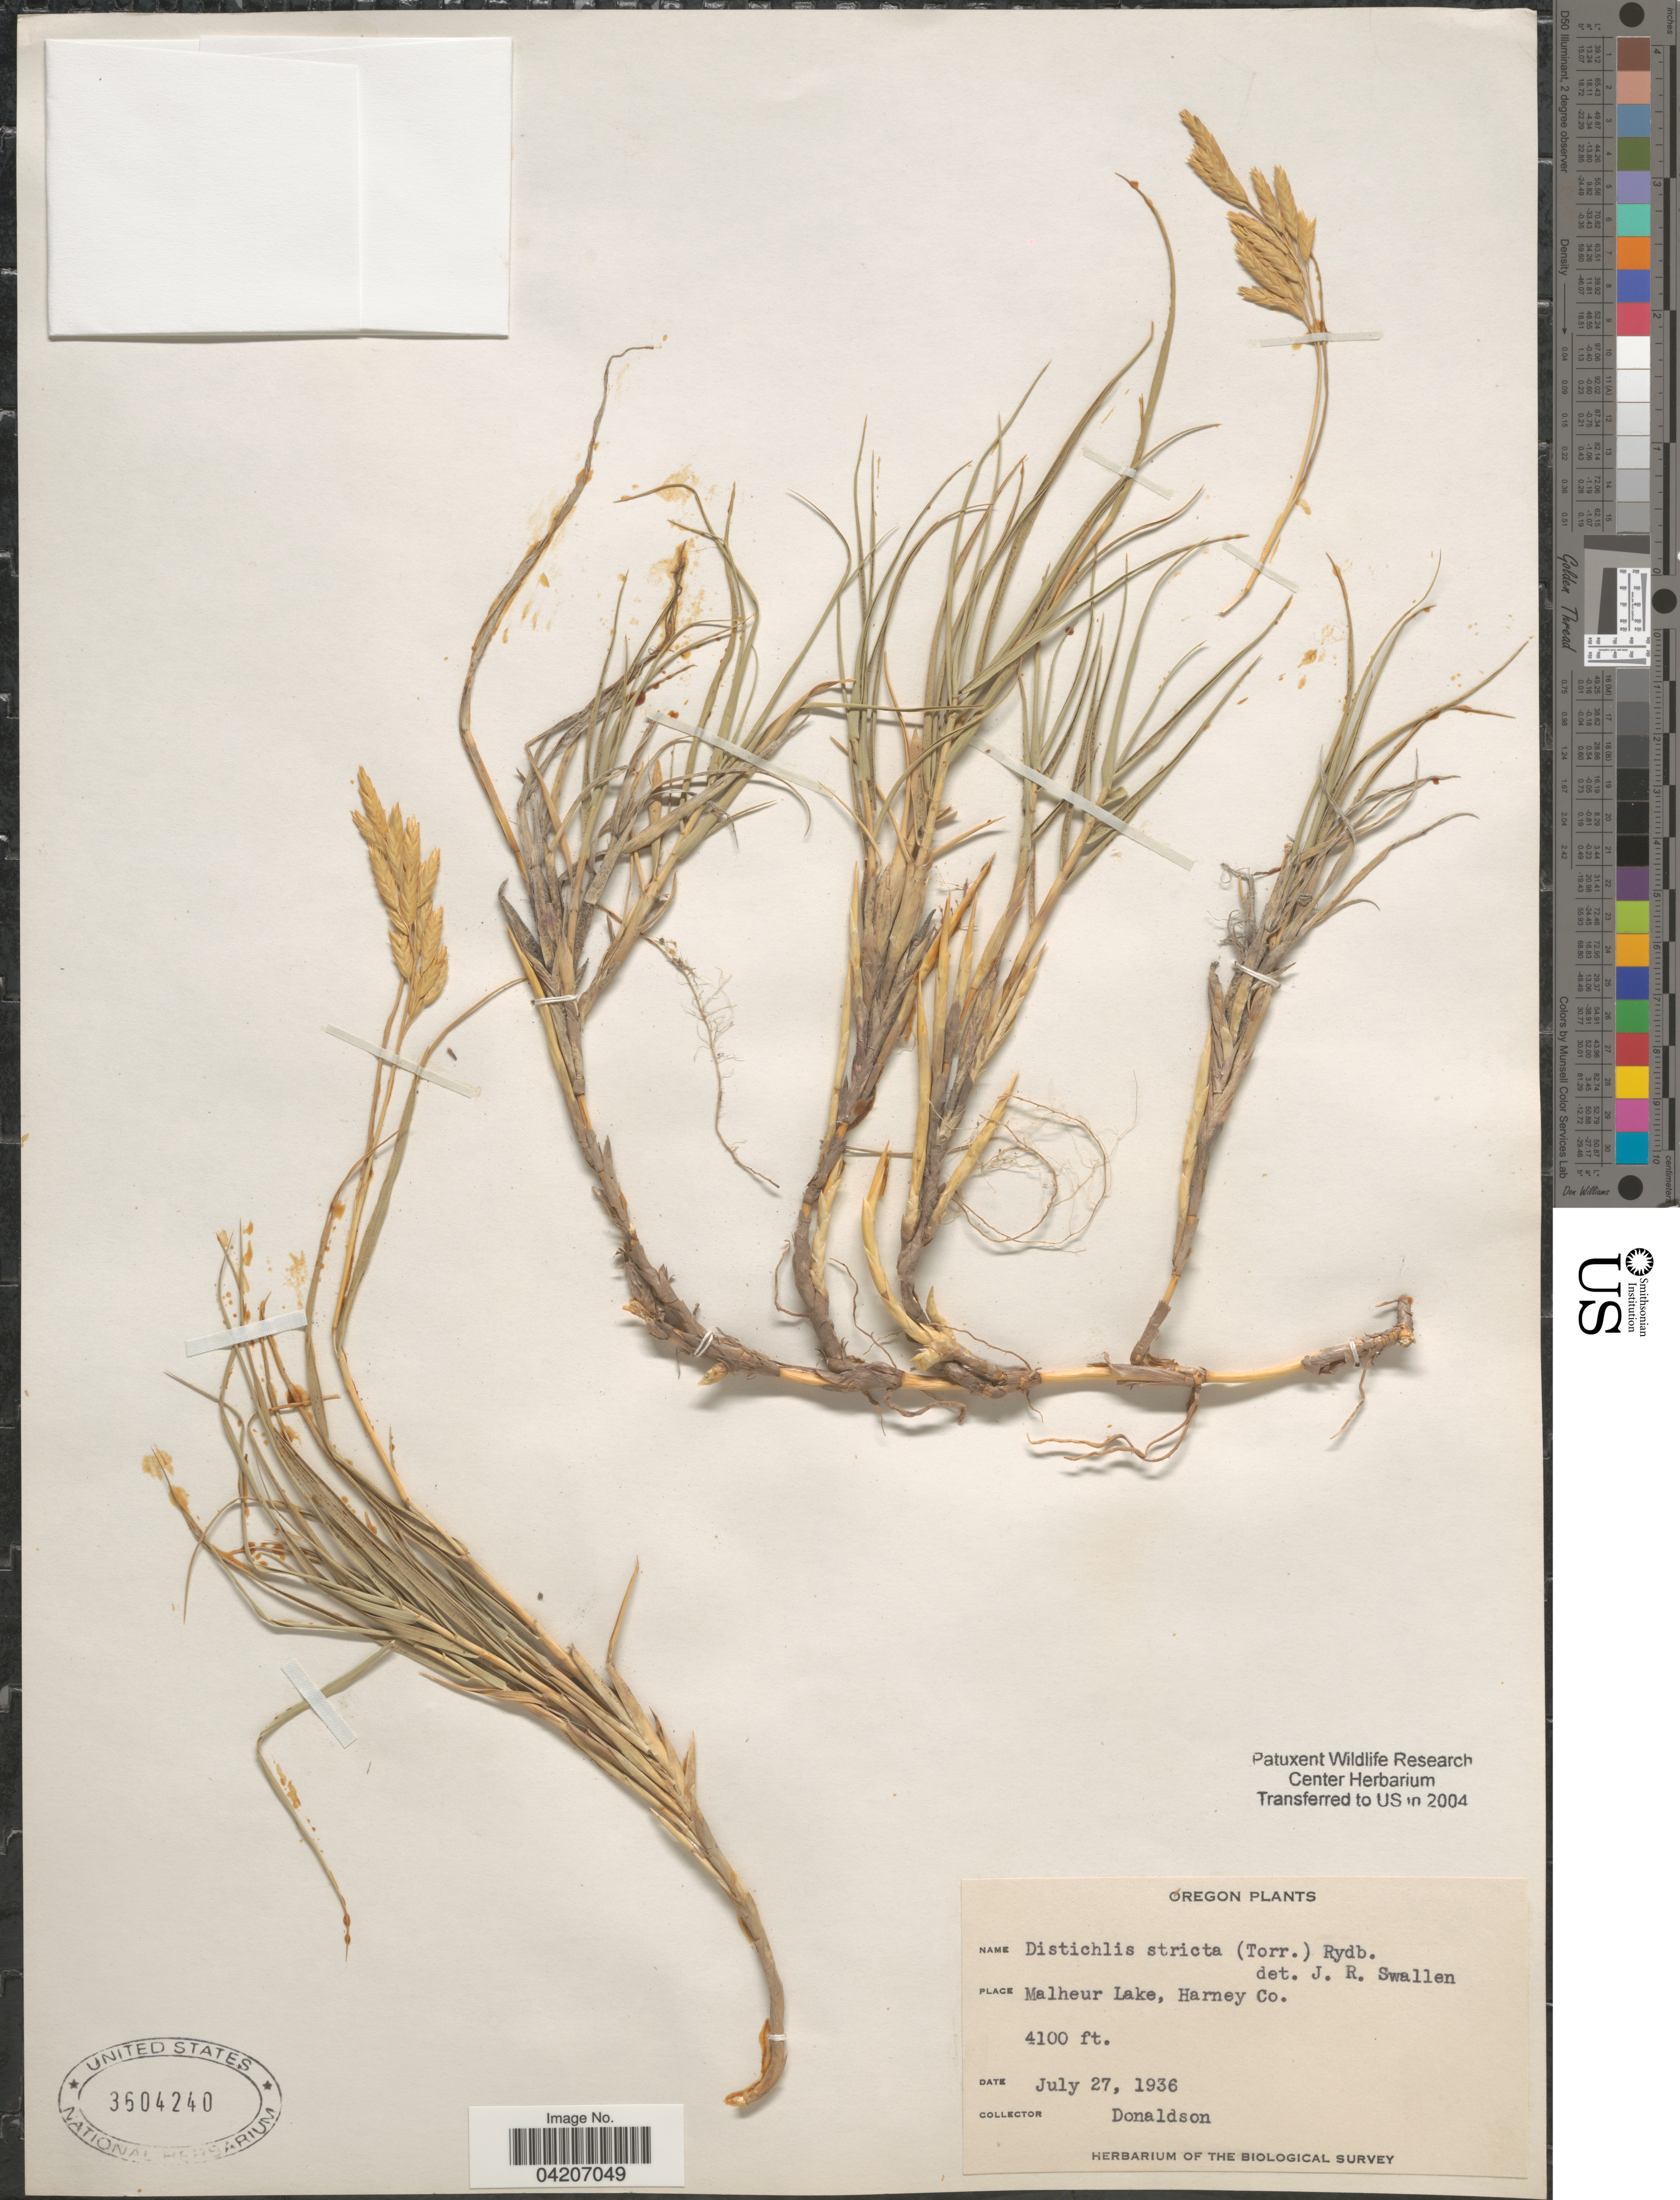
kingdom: Plantae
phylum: Tracheophyta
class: Liliopsida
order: Poales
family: Poaceae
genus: Distichlis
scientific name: Distichlis spicata subsp. stricta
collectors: -. Donaldson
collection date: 1936-07-27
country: United States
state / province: Oregon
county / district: Harney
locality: Malheur Lake, Harney Co. The Biological Survey.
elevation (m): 1250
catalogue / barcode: US 3604240